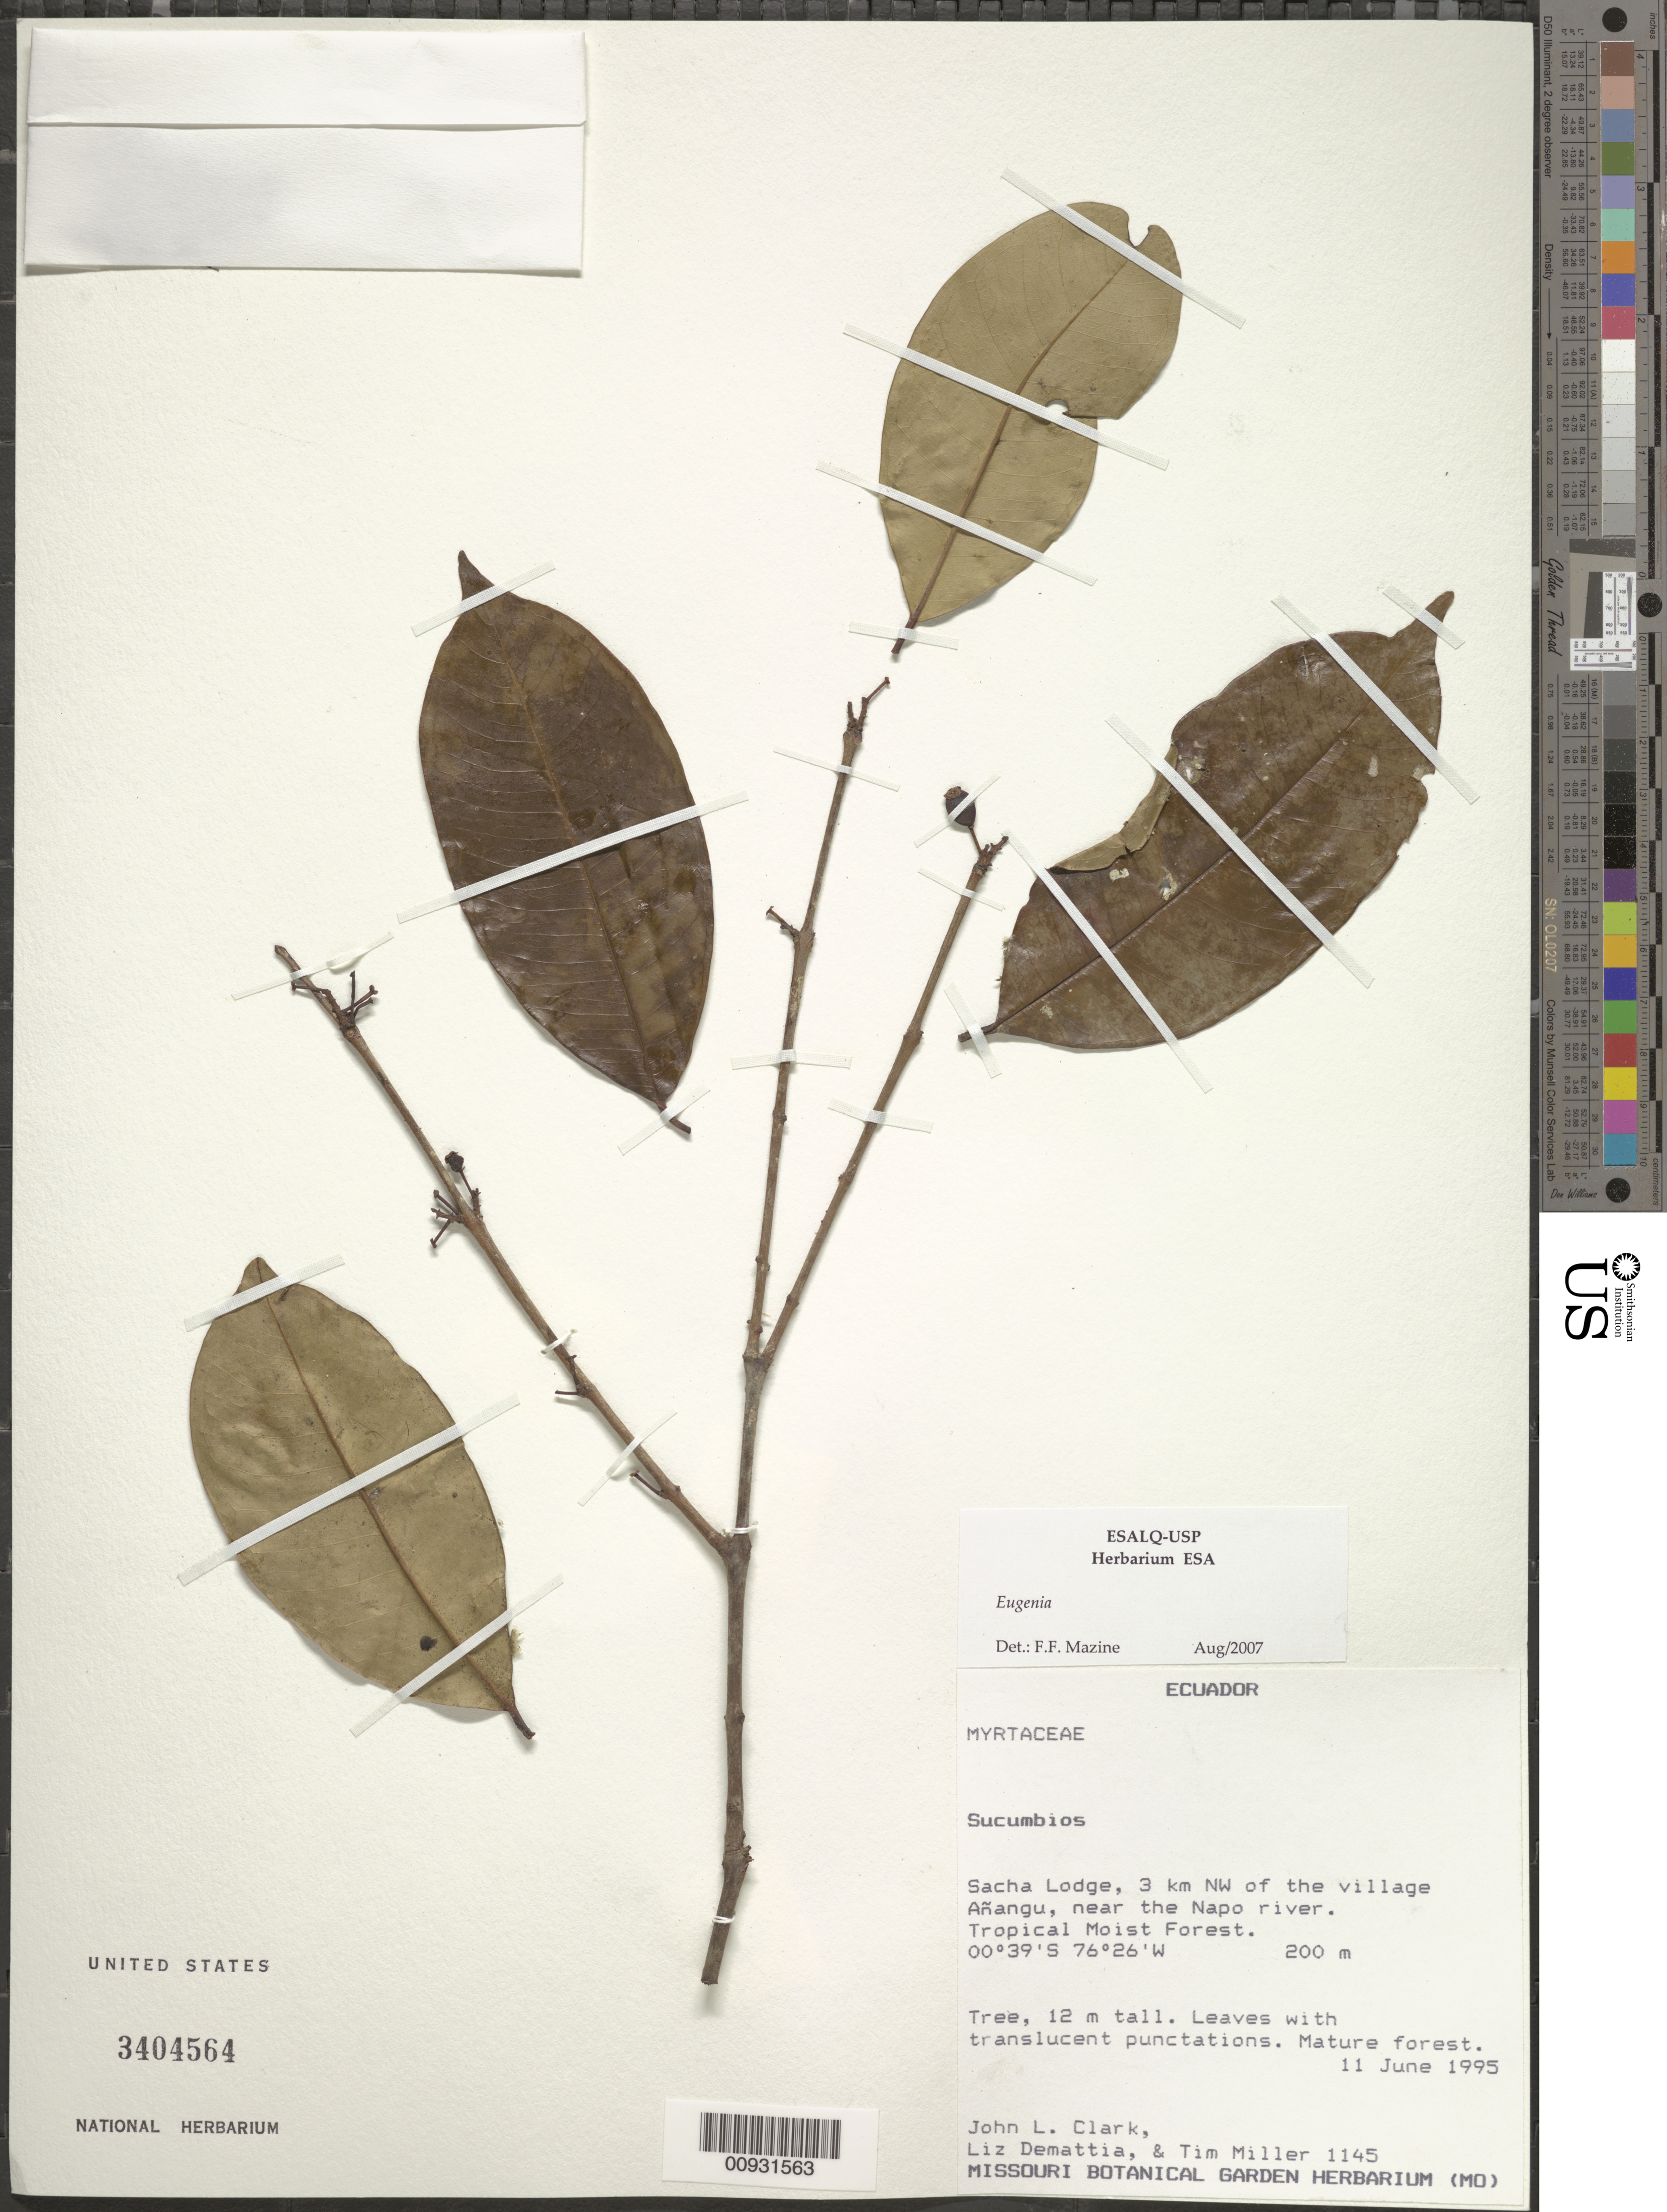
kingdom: Plantae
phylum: Tracheophyta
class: Magnoliopsida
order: Myrtales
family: Myrtaceae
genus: Eugenia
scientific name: Eugenia sp.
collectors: J. L. Clark, L. Demattia & T. Miller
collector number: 1145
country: Ecuador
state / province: Sucumbíos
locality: Sacha Lodge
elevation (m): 200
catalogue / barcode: US 3404564